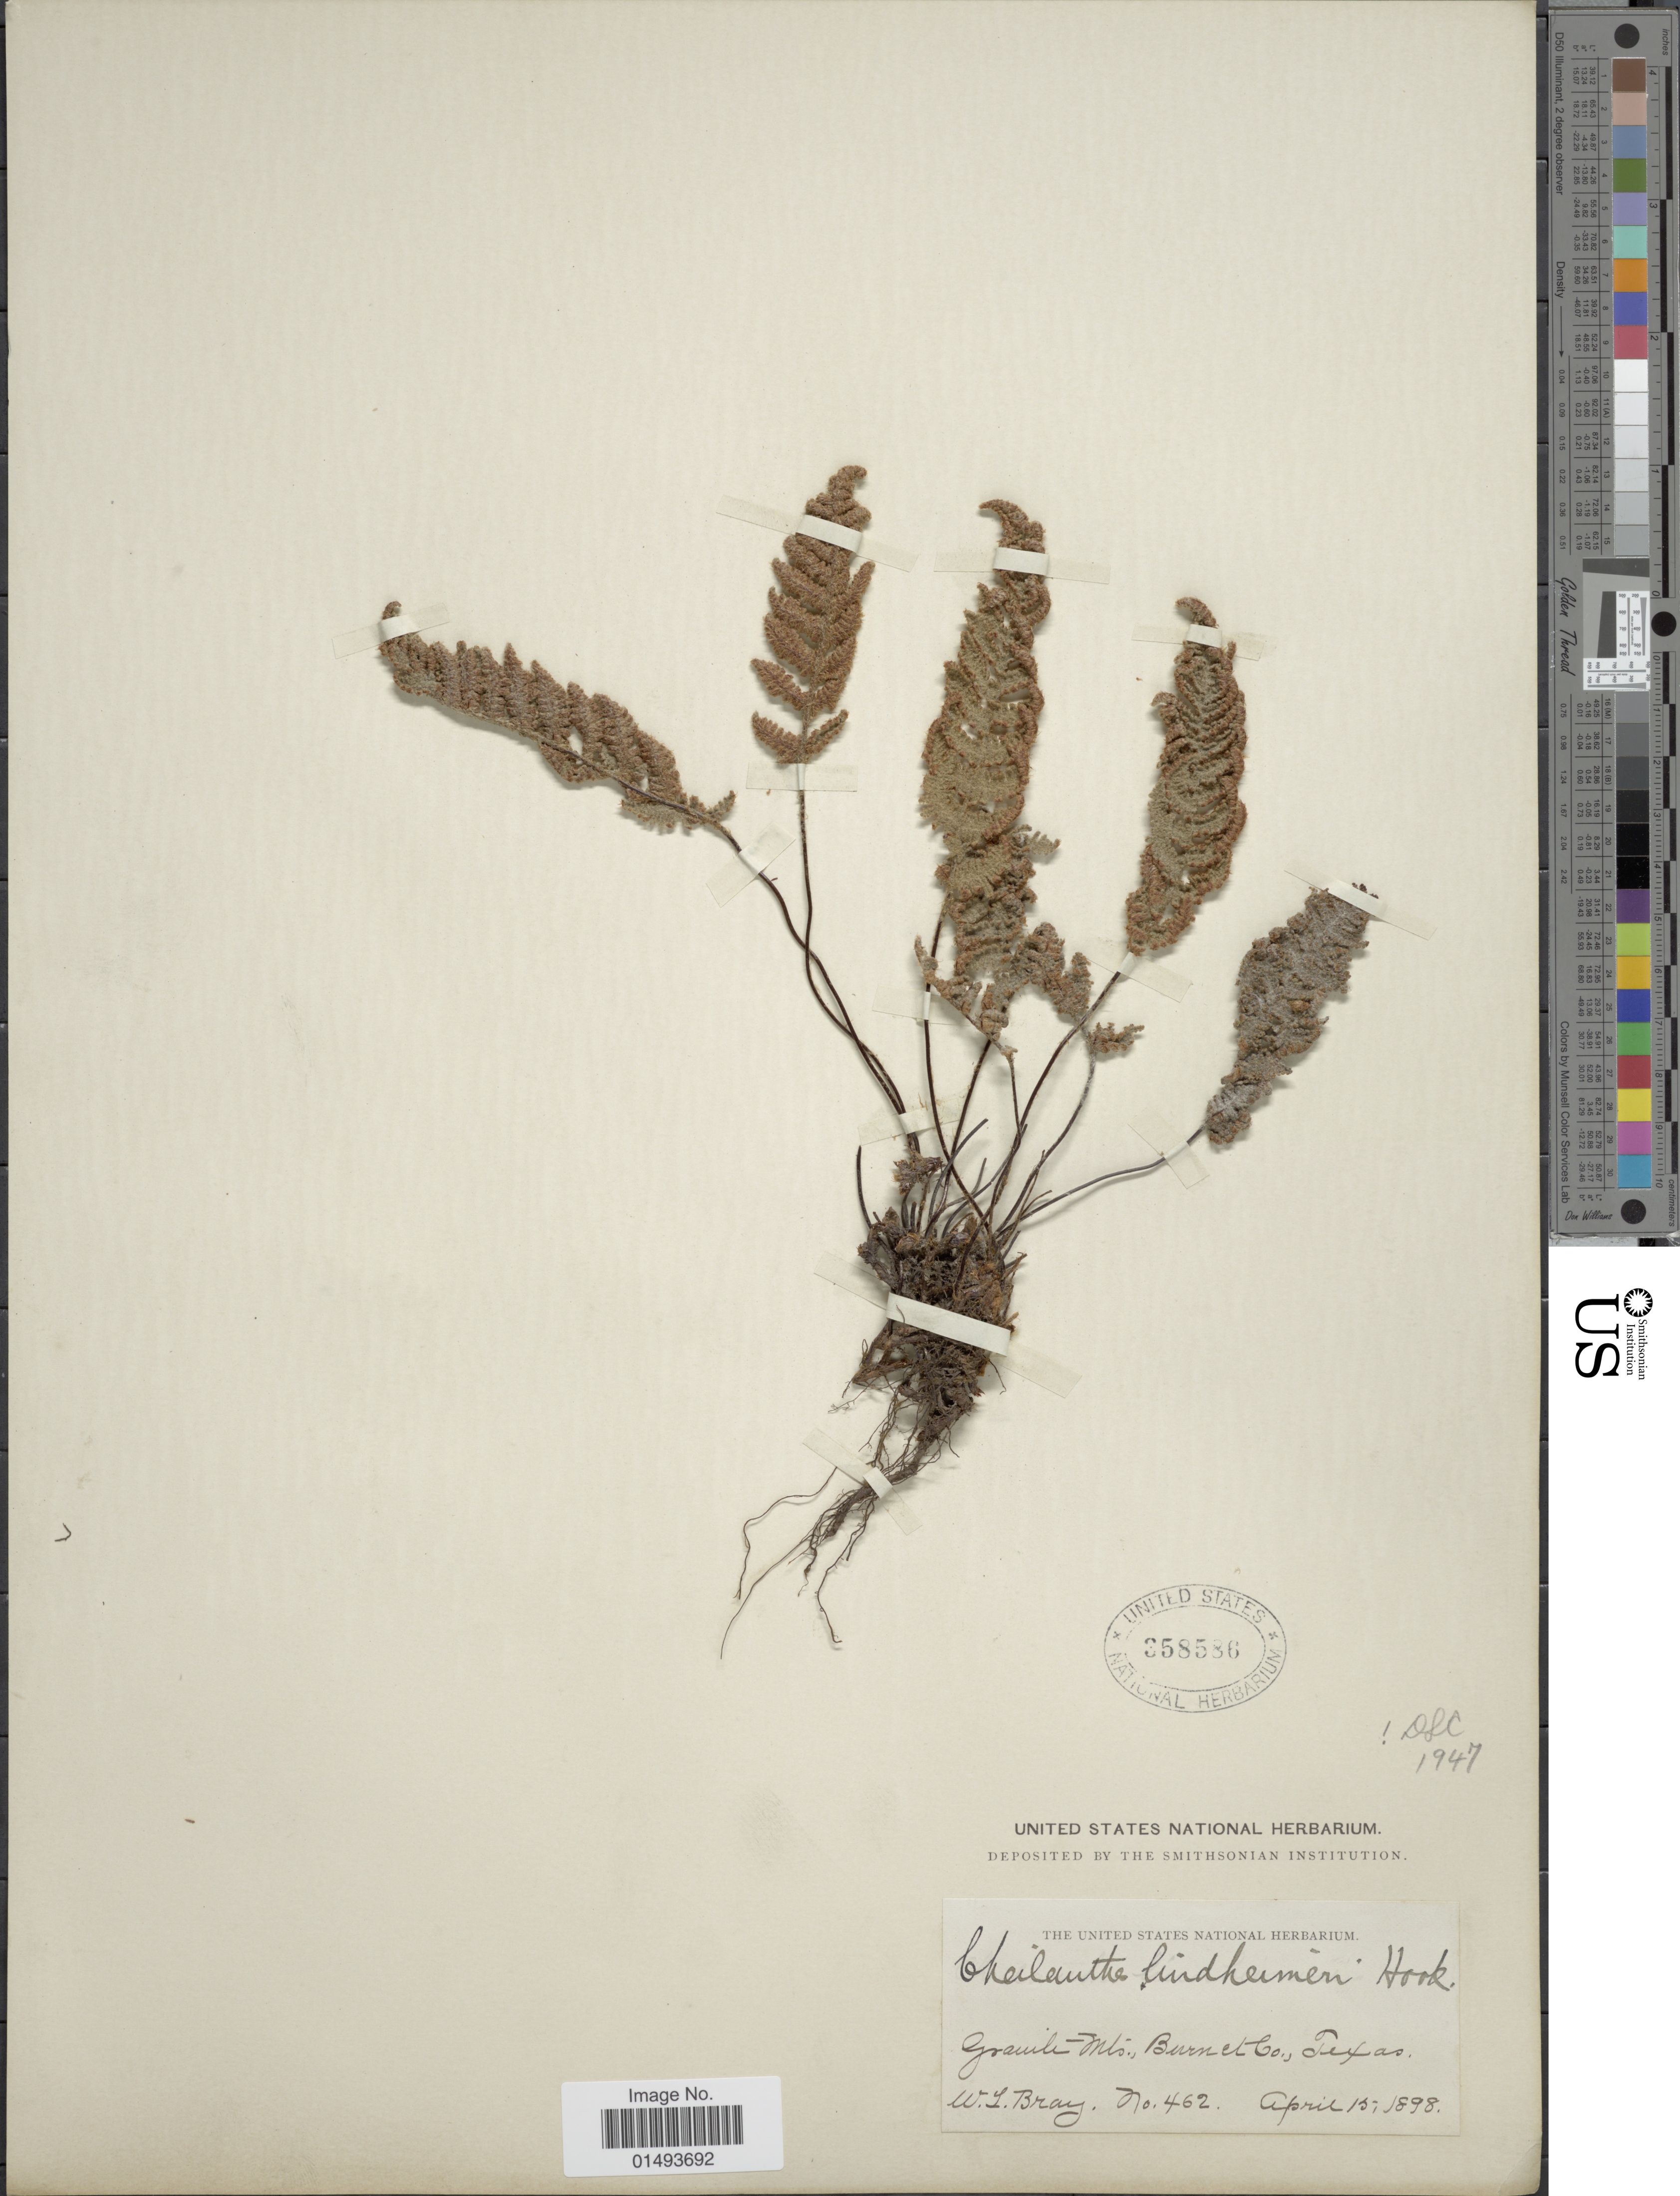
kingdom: Plantae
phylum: Tracheophyta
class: Polypodiopsida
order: Polypodiales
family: Pteridaceae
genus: Myriopteris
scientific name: Myriopteris lindheimeri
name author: (Hook.) J. Sm.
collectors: W. L. Bray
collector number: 462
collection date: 1898-04-15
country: United States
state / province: Texas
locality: Granite Mts. Burnet Co.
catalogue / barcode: US 358586